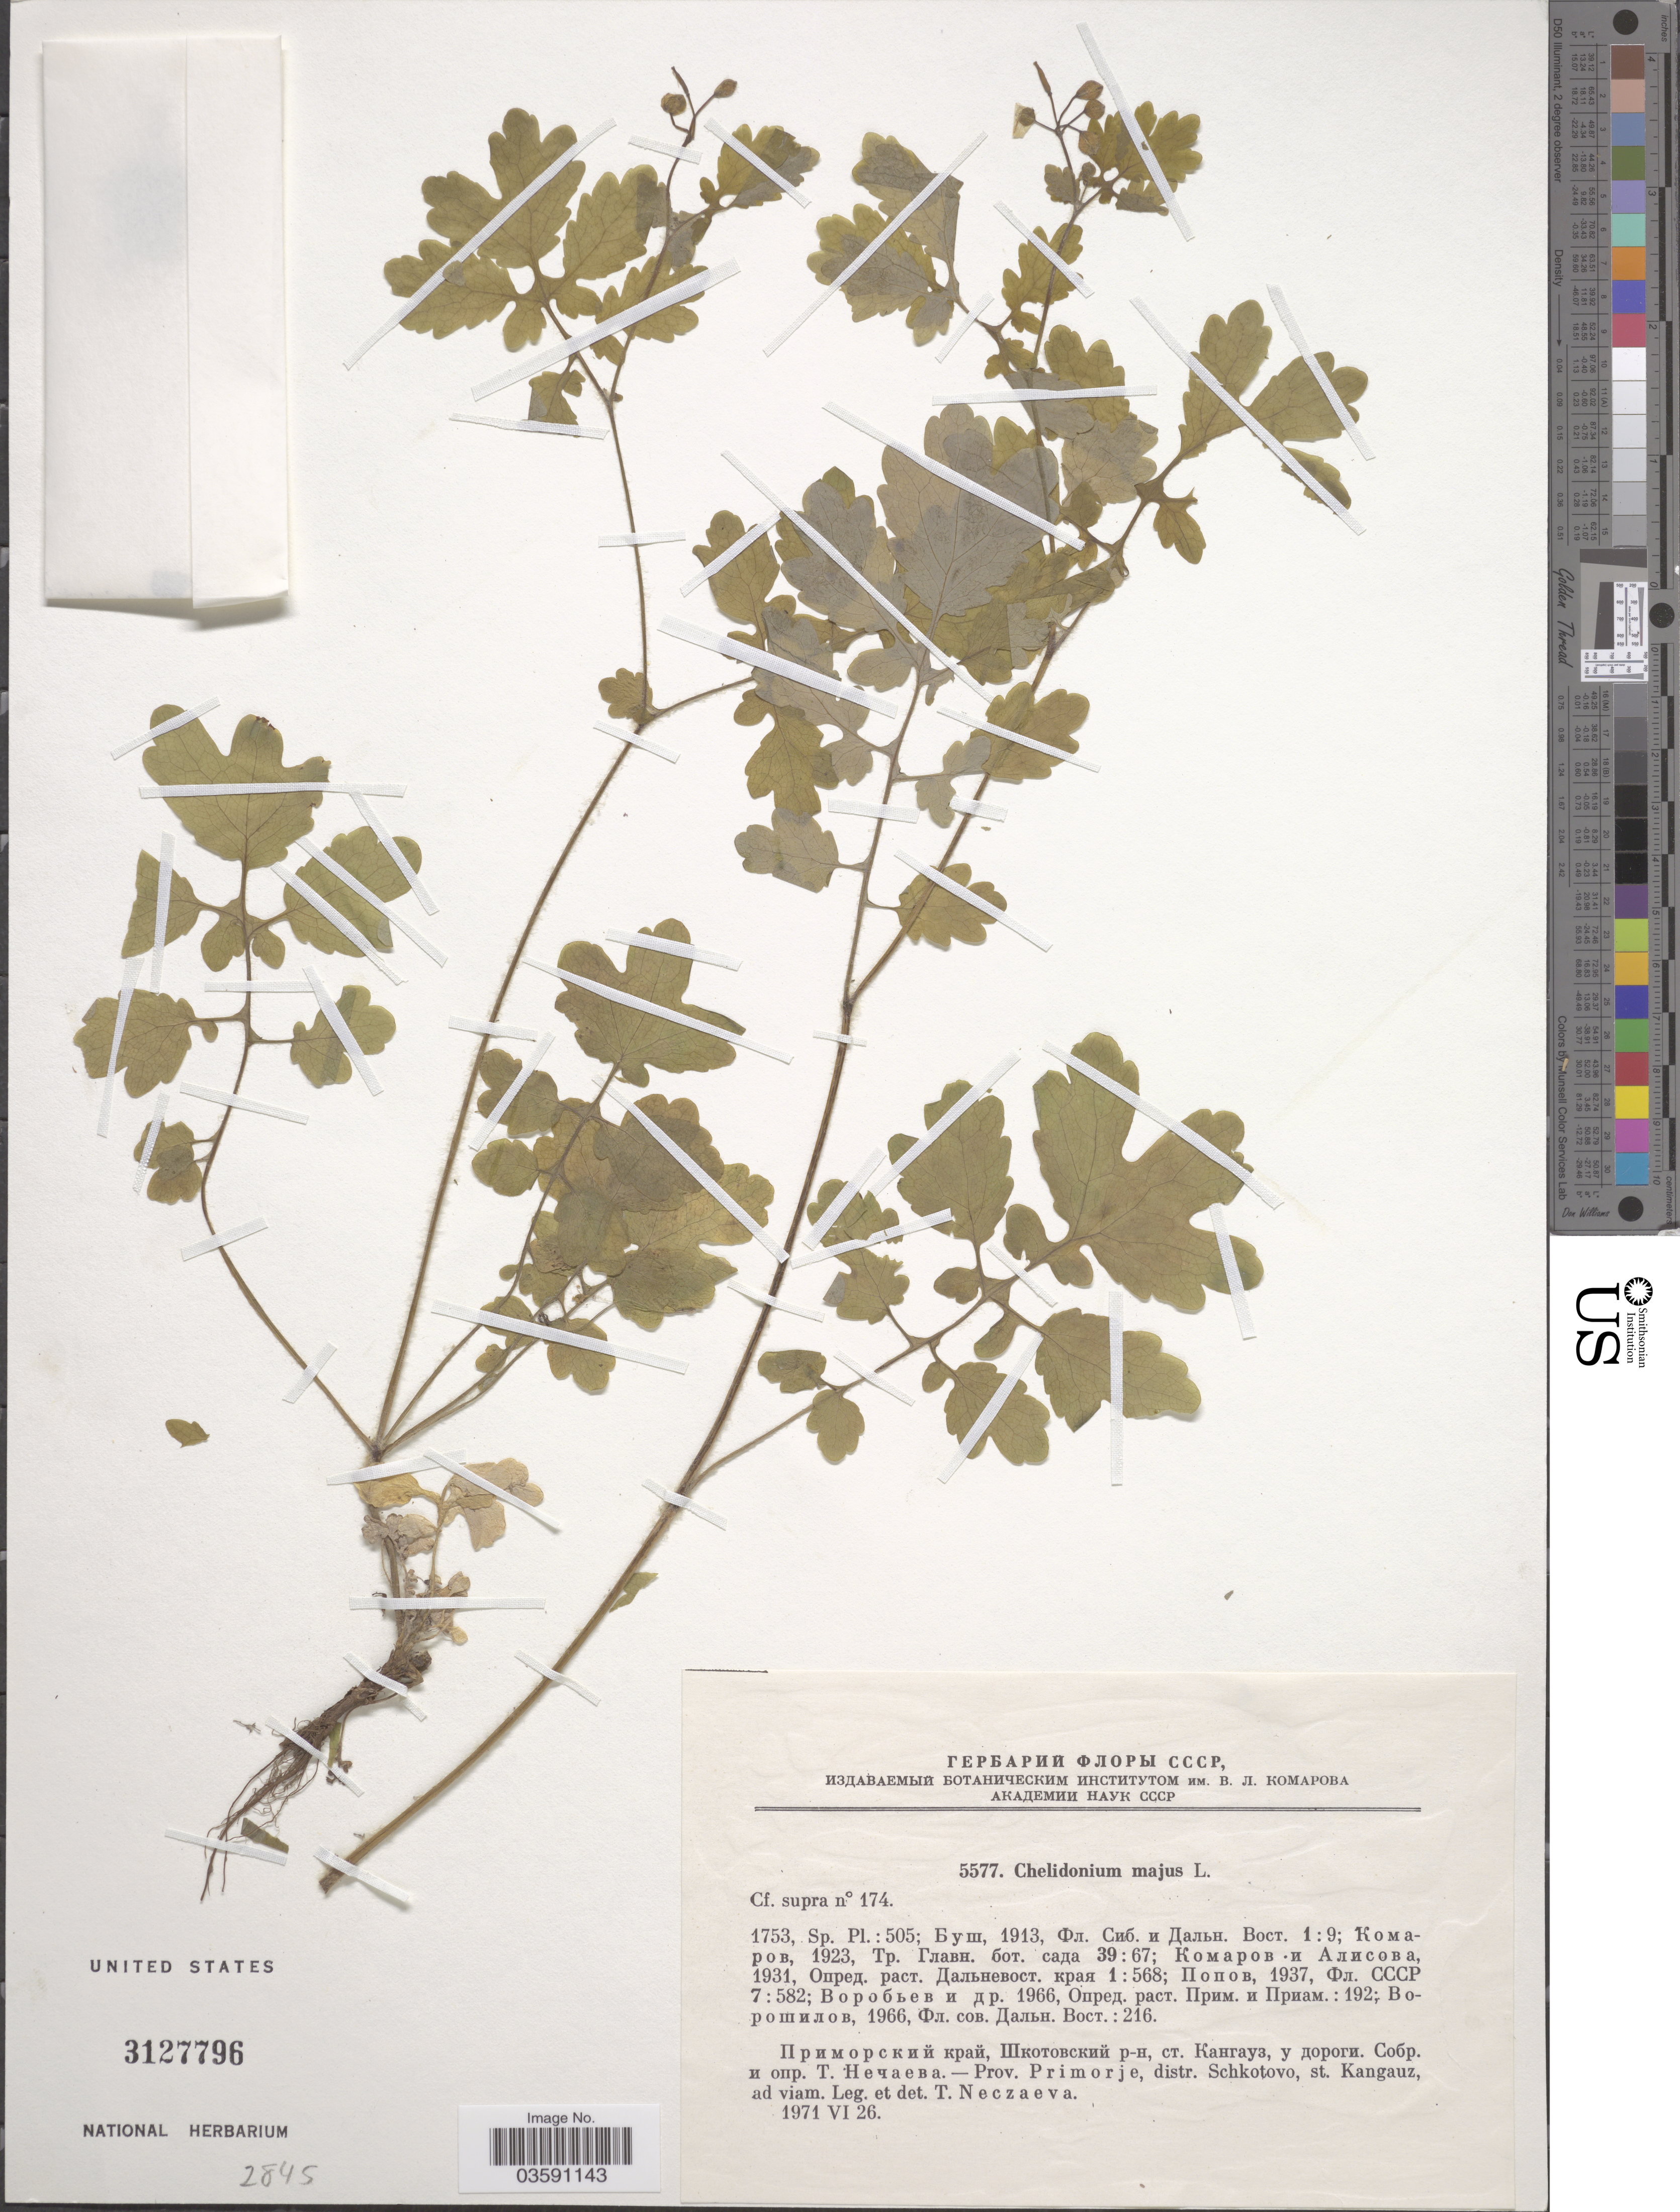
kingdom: Plantae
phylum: Tracheophyta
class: Magnoliopsida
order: Ranunculales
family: Papaveraceae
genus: Chelidonium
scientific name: Chelidonium majus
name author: L.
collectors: T. Neczaeva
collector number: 5577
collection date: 1971-06-26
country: Russian Federation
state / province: Primorsky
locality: Prov. Primorje, distr. Schkotovo, st. Kangauz.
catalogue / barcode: US 3127796